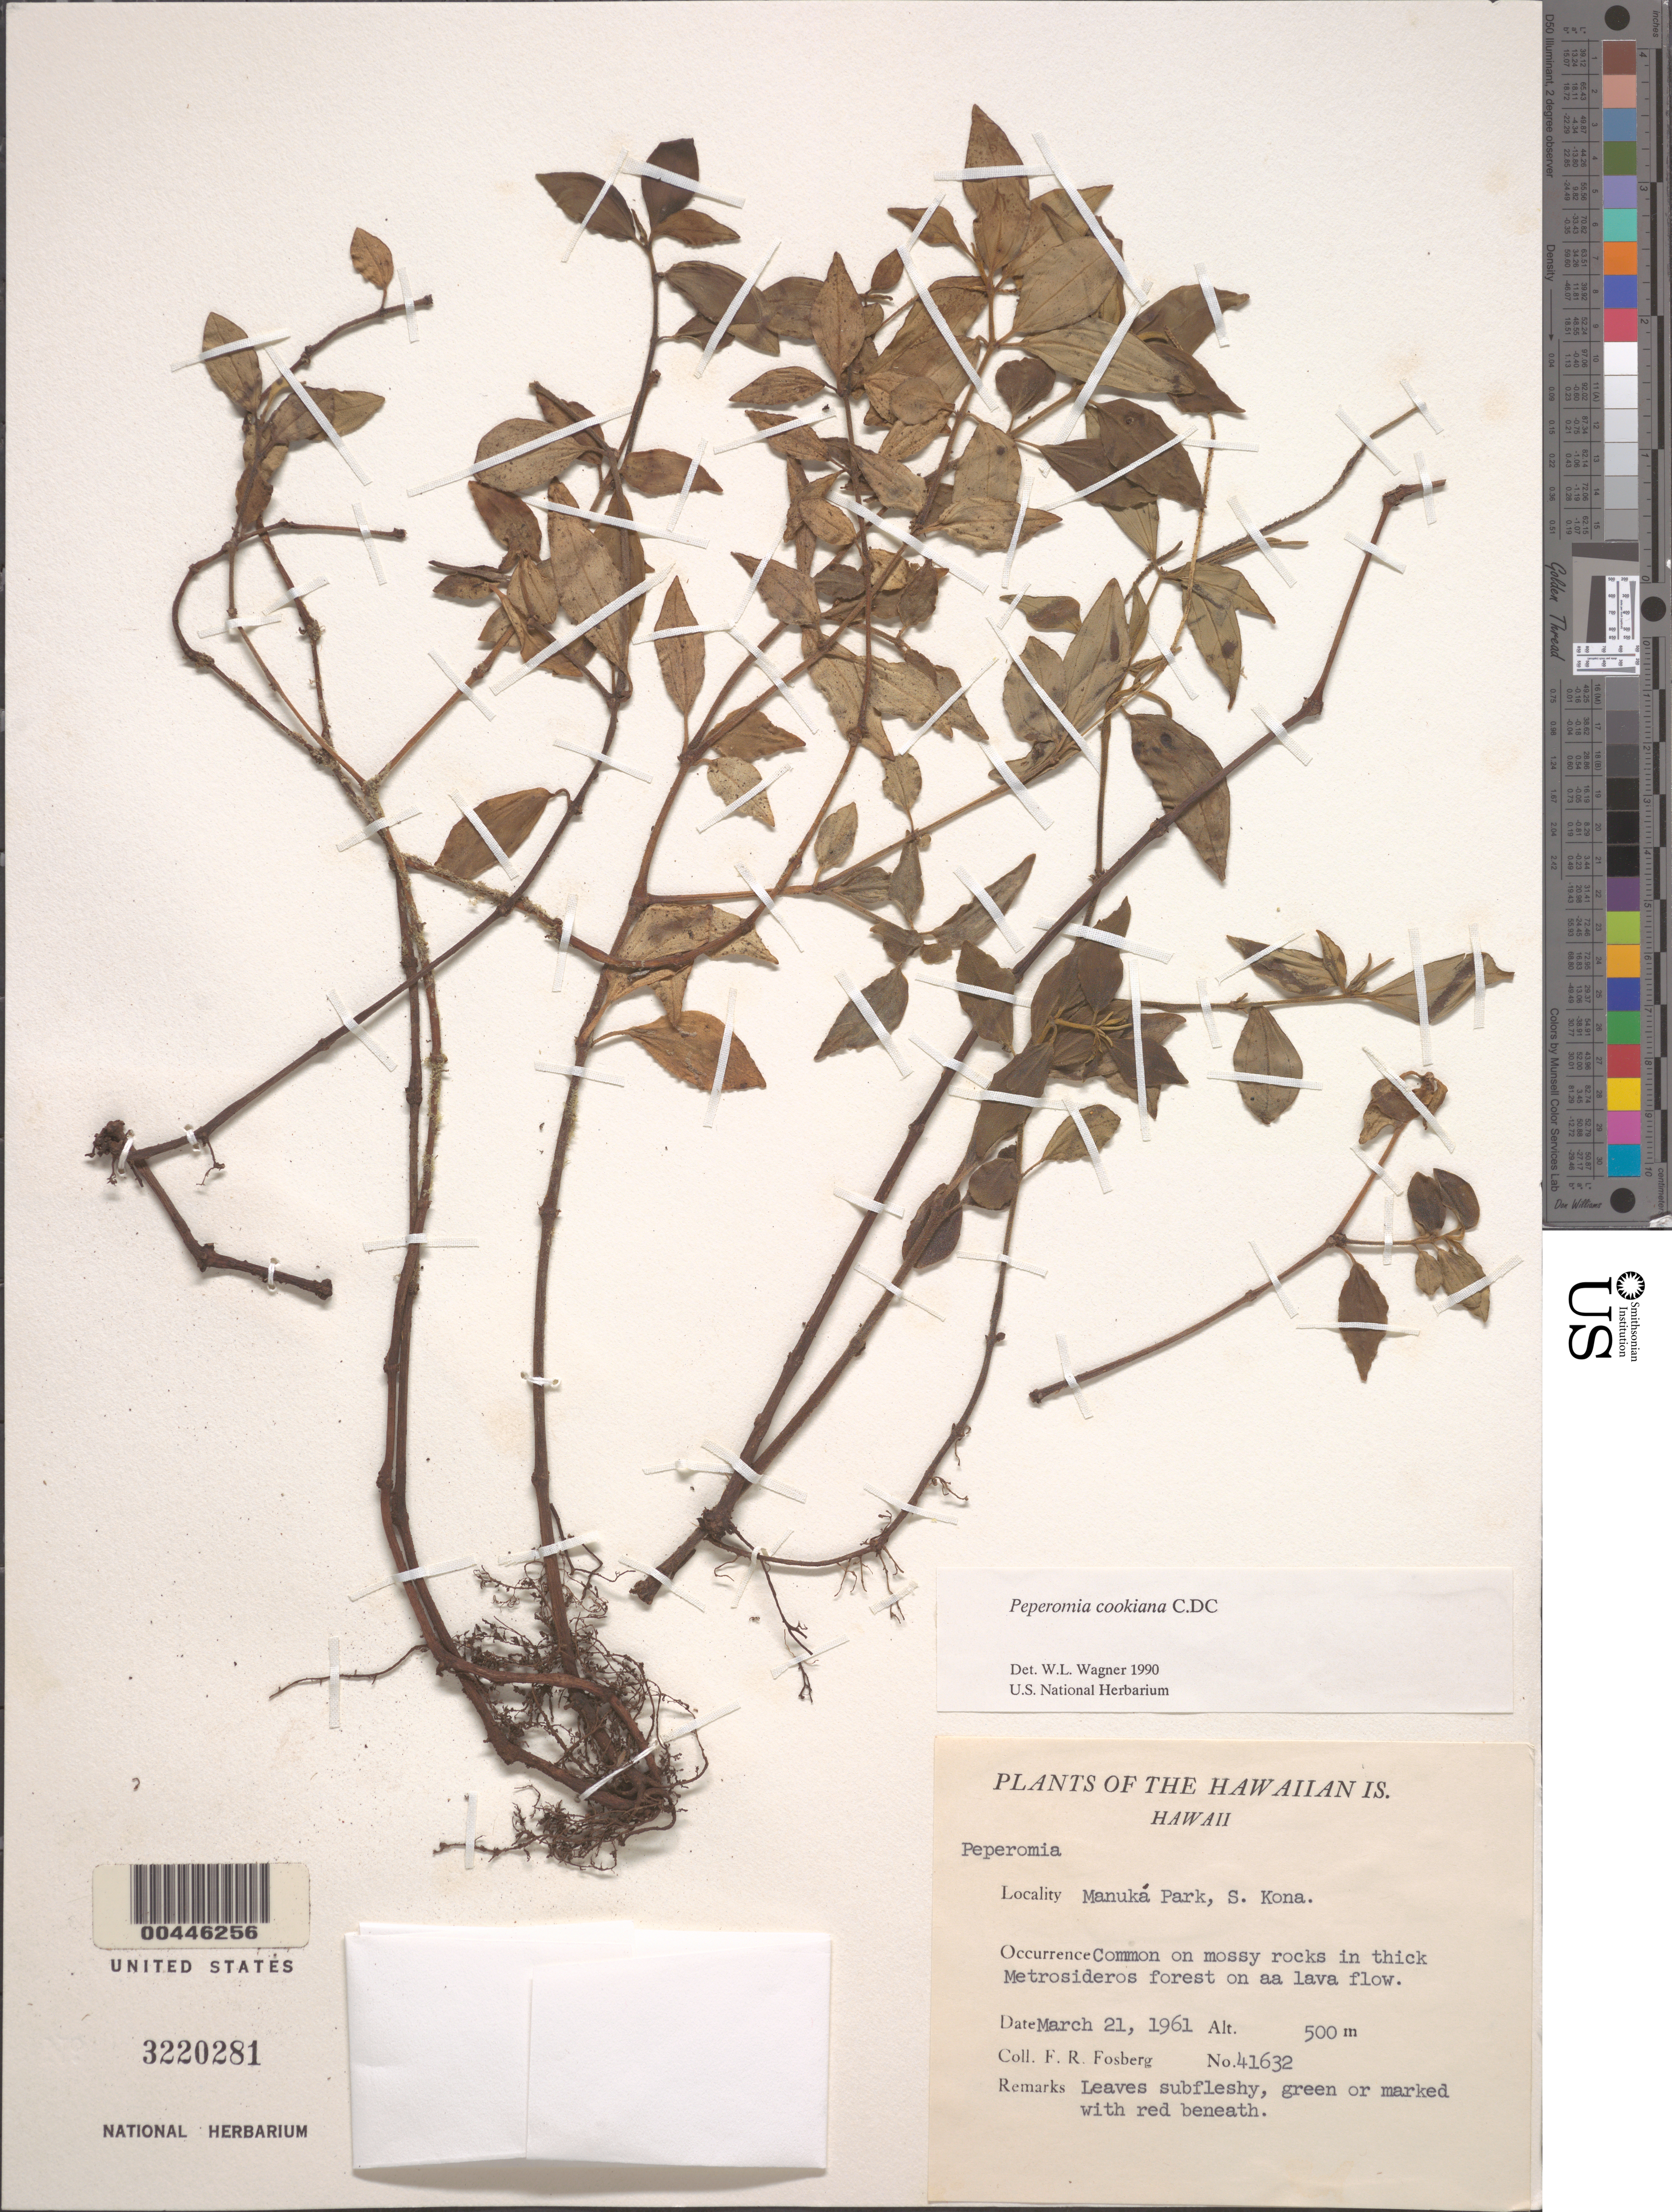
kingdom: Plantae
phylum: Tracheophyta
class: Magnoliopsida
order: Piperales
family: Piperaceae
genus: Peperomia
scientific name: Peperomia cookiana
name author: C. DC.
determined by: Wagner, W. L., (BOT), Smithsonian Institution - National Museum of Natural History (UNITED STATES)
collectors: F. R. Fosberg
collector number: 41632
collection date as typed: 21 Mar 1961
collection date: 1961-03-21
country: United States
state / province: Hawaii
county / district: Hawaii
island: Hawaii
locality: Manuka Park, S Kona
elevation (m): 500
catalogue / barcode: US 3220281